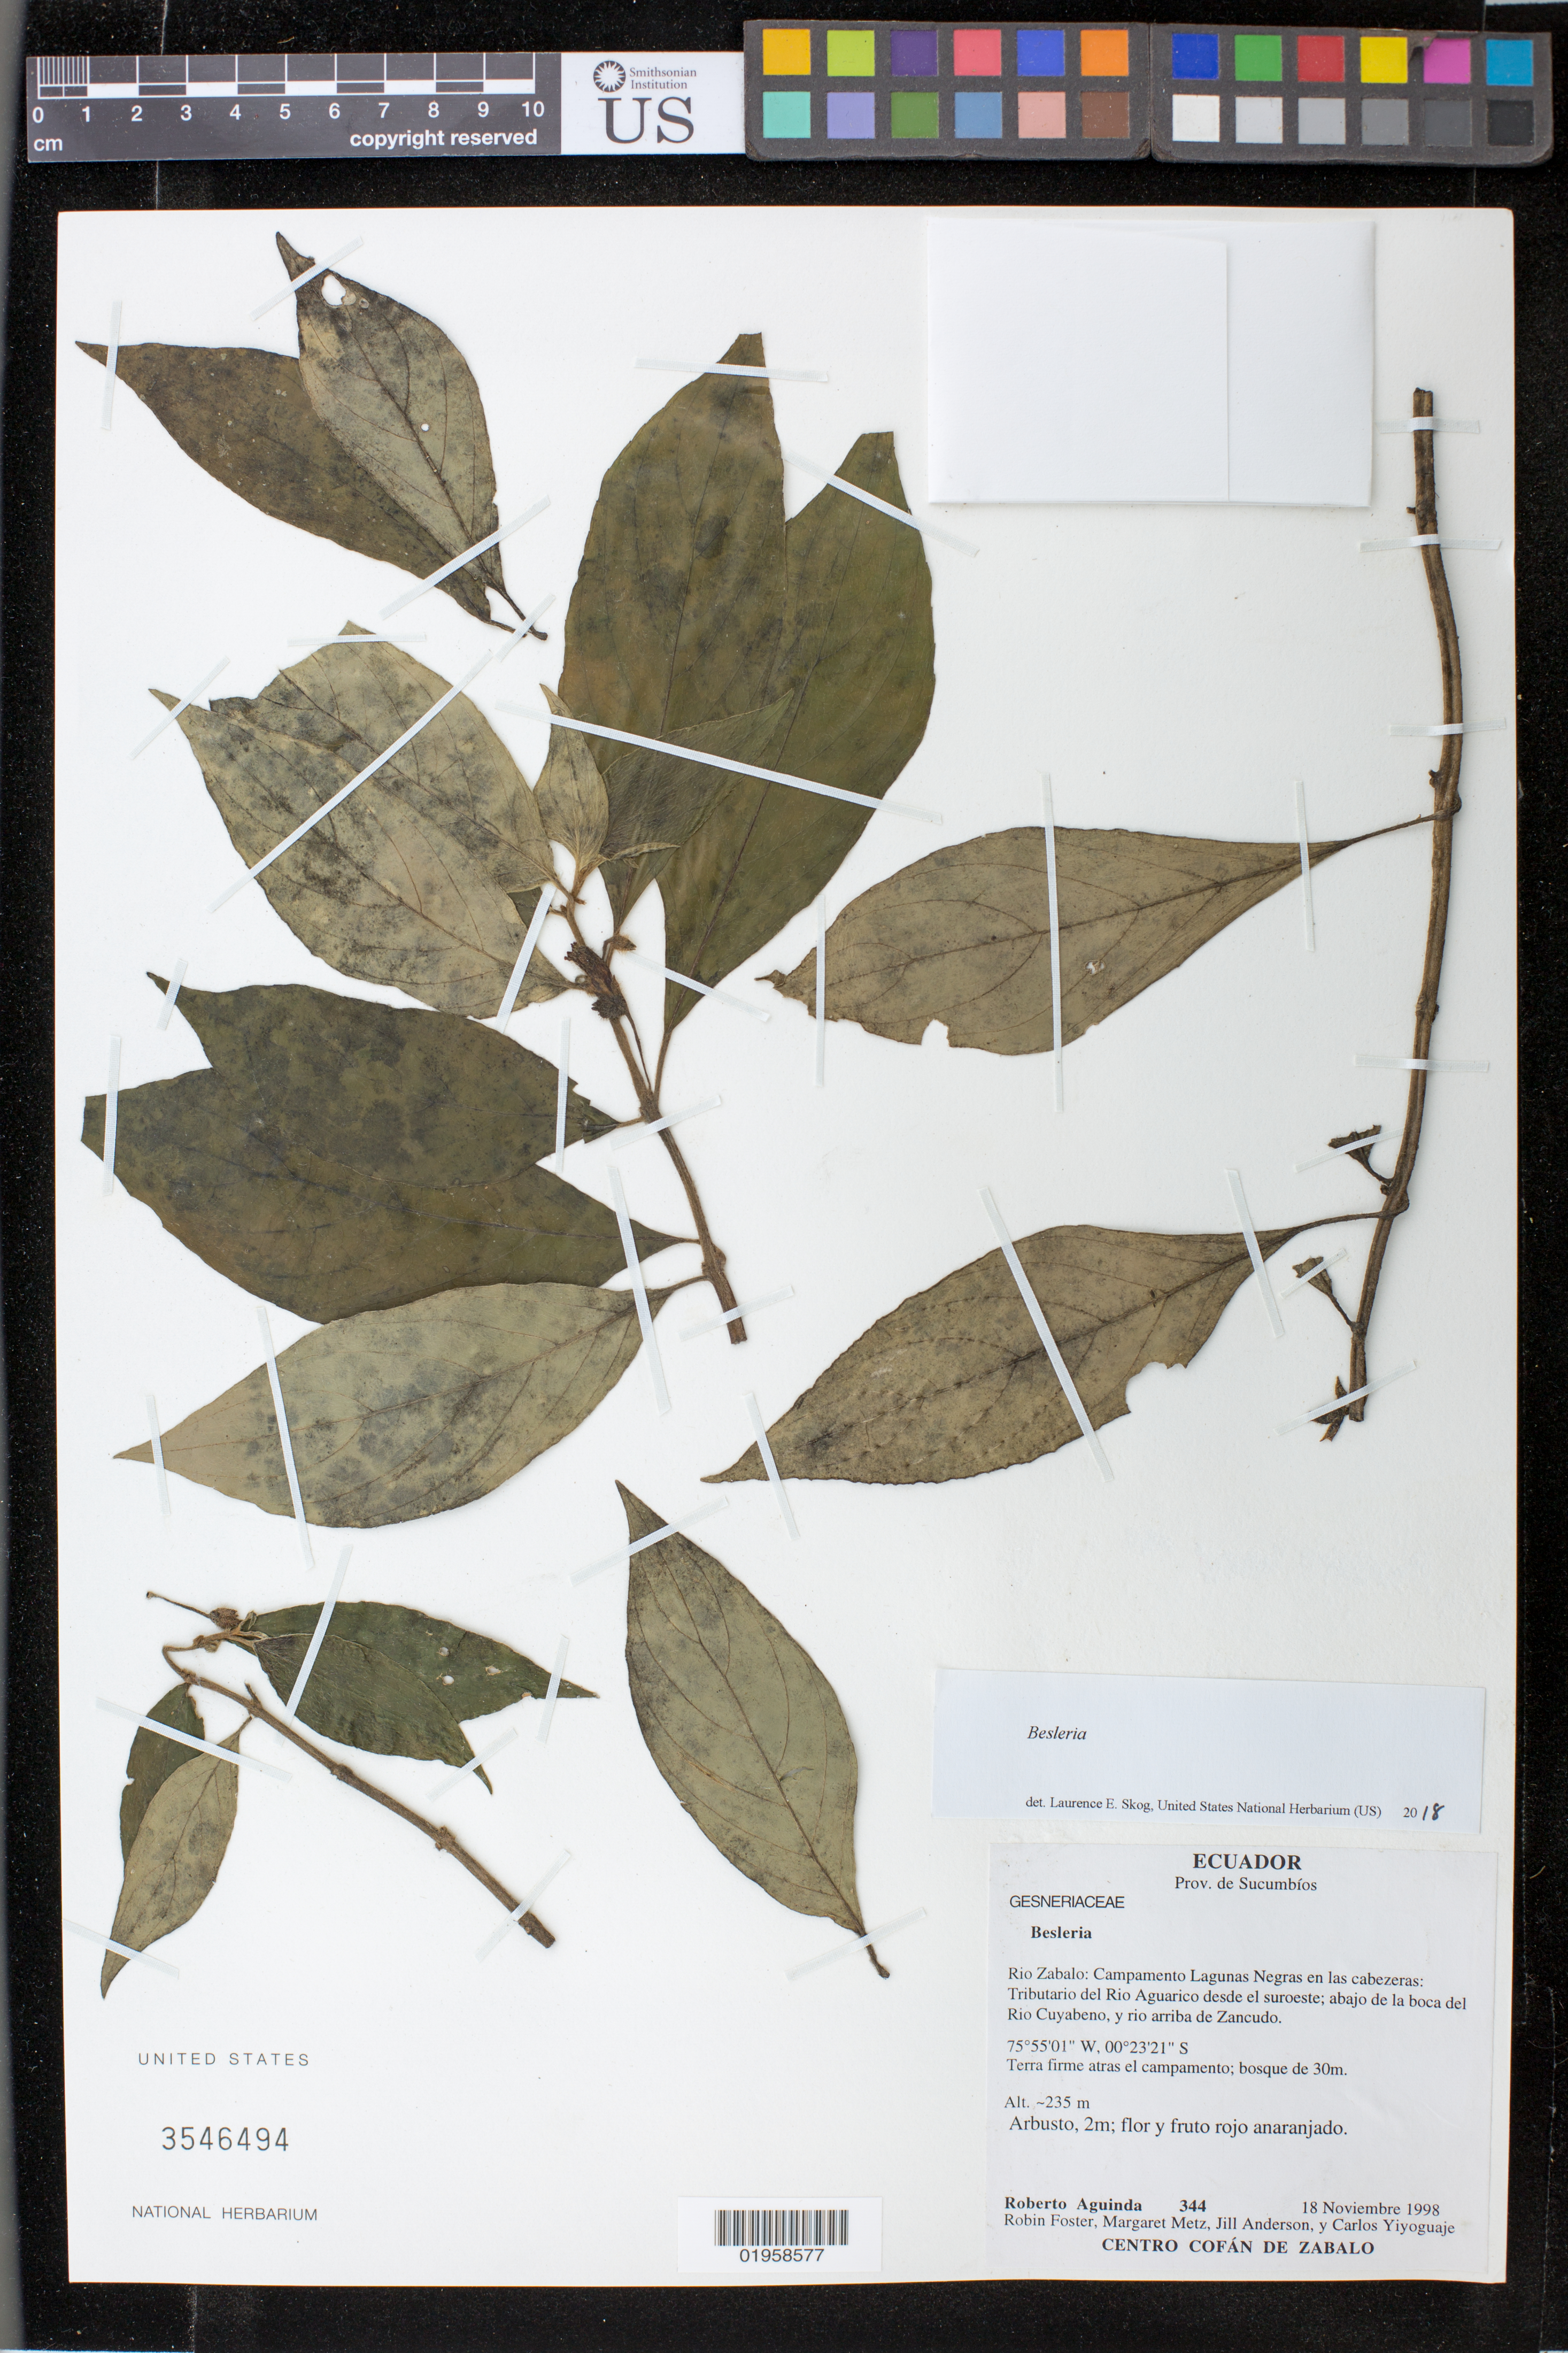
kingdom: Plantae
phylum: Tracheophyta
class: Magnoliopsida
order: Lamiales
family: Gesneriaceae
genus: Besleria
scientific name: Besleria sp.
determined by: Skog, Laurence E.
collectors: R. Aguinda, R. B. Foster, M. Metz, J. Anderson & C. Yiyoguaje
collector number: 344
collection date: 1998-11-18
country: Ecuador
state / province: Sucumbios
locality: Rio Zabalo: Campamento Lagunas Negras en las cabezaras: tributario del Rio Aguarico desde el suroeste; abajo de la boca del Rio Cuyabeno, y arriba de Zancudo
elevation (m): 235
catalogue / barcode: US 3546494